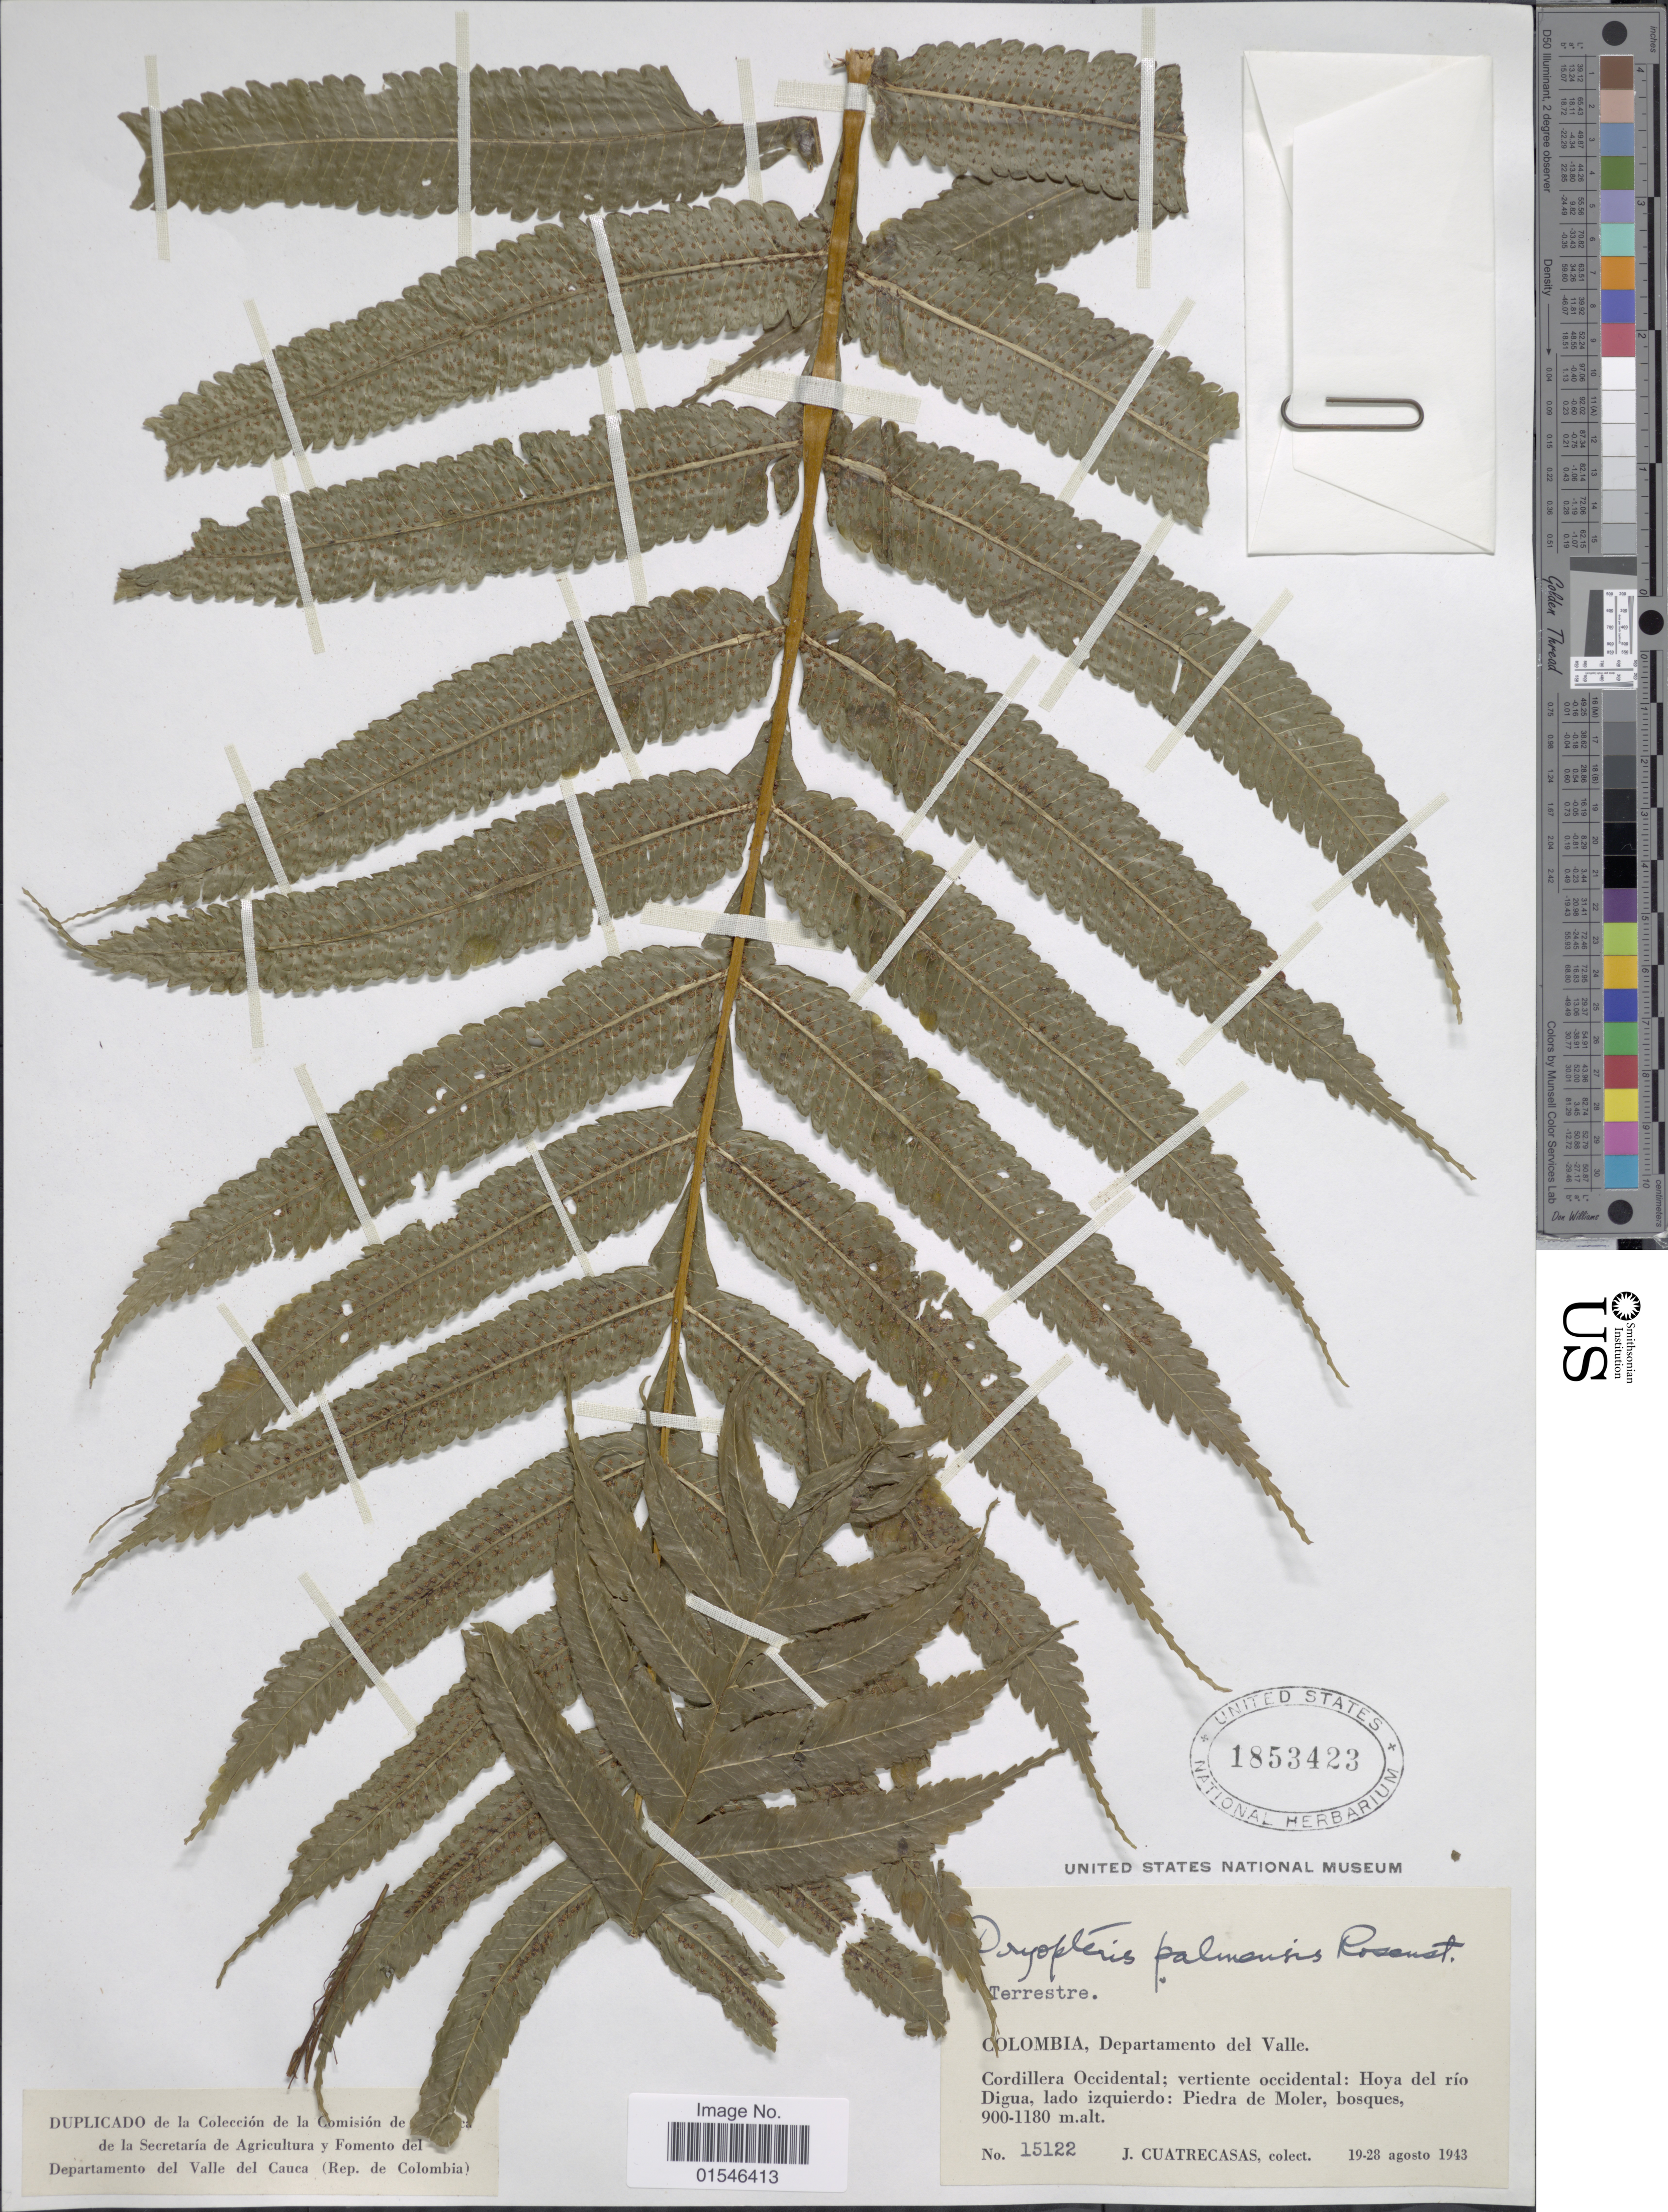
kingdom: Plantae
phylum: Tracheophyta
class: Polypodiopsida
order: Polypodiales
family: Dryopteridaceae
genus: Stigmatopteris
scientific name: Stigmatopteris longicaudata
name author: (Leibm.) C. Chr.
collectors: J. Cuatrecasas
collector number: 15122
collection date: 1943-08-19/1943-08-28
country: Colombia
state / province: Valle del Cauca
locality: Departamento del Valle. Cordillera Occidental; vertiente occidental: Hoya del río Digua, lado izquierdo: Piedra de Moler, bosques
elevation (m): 900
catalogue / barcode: US 1853423